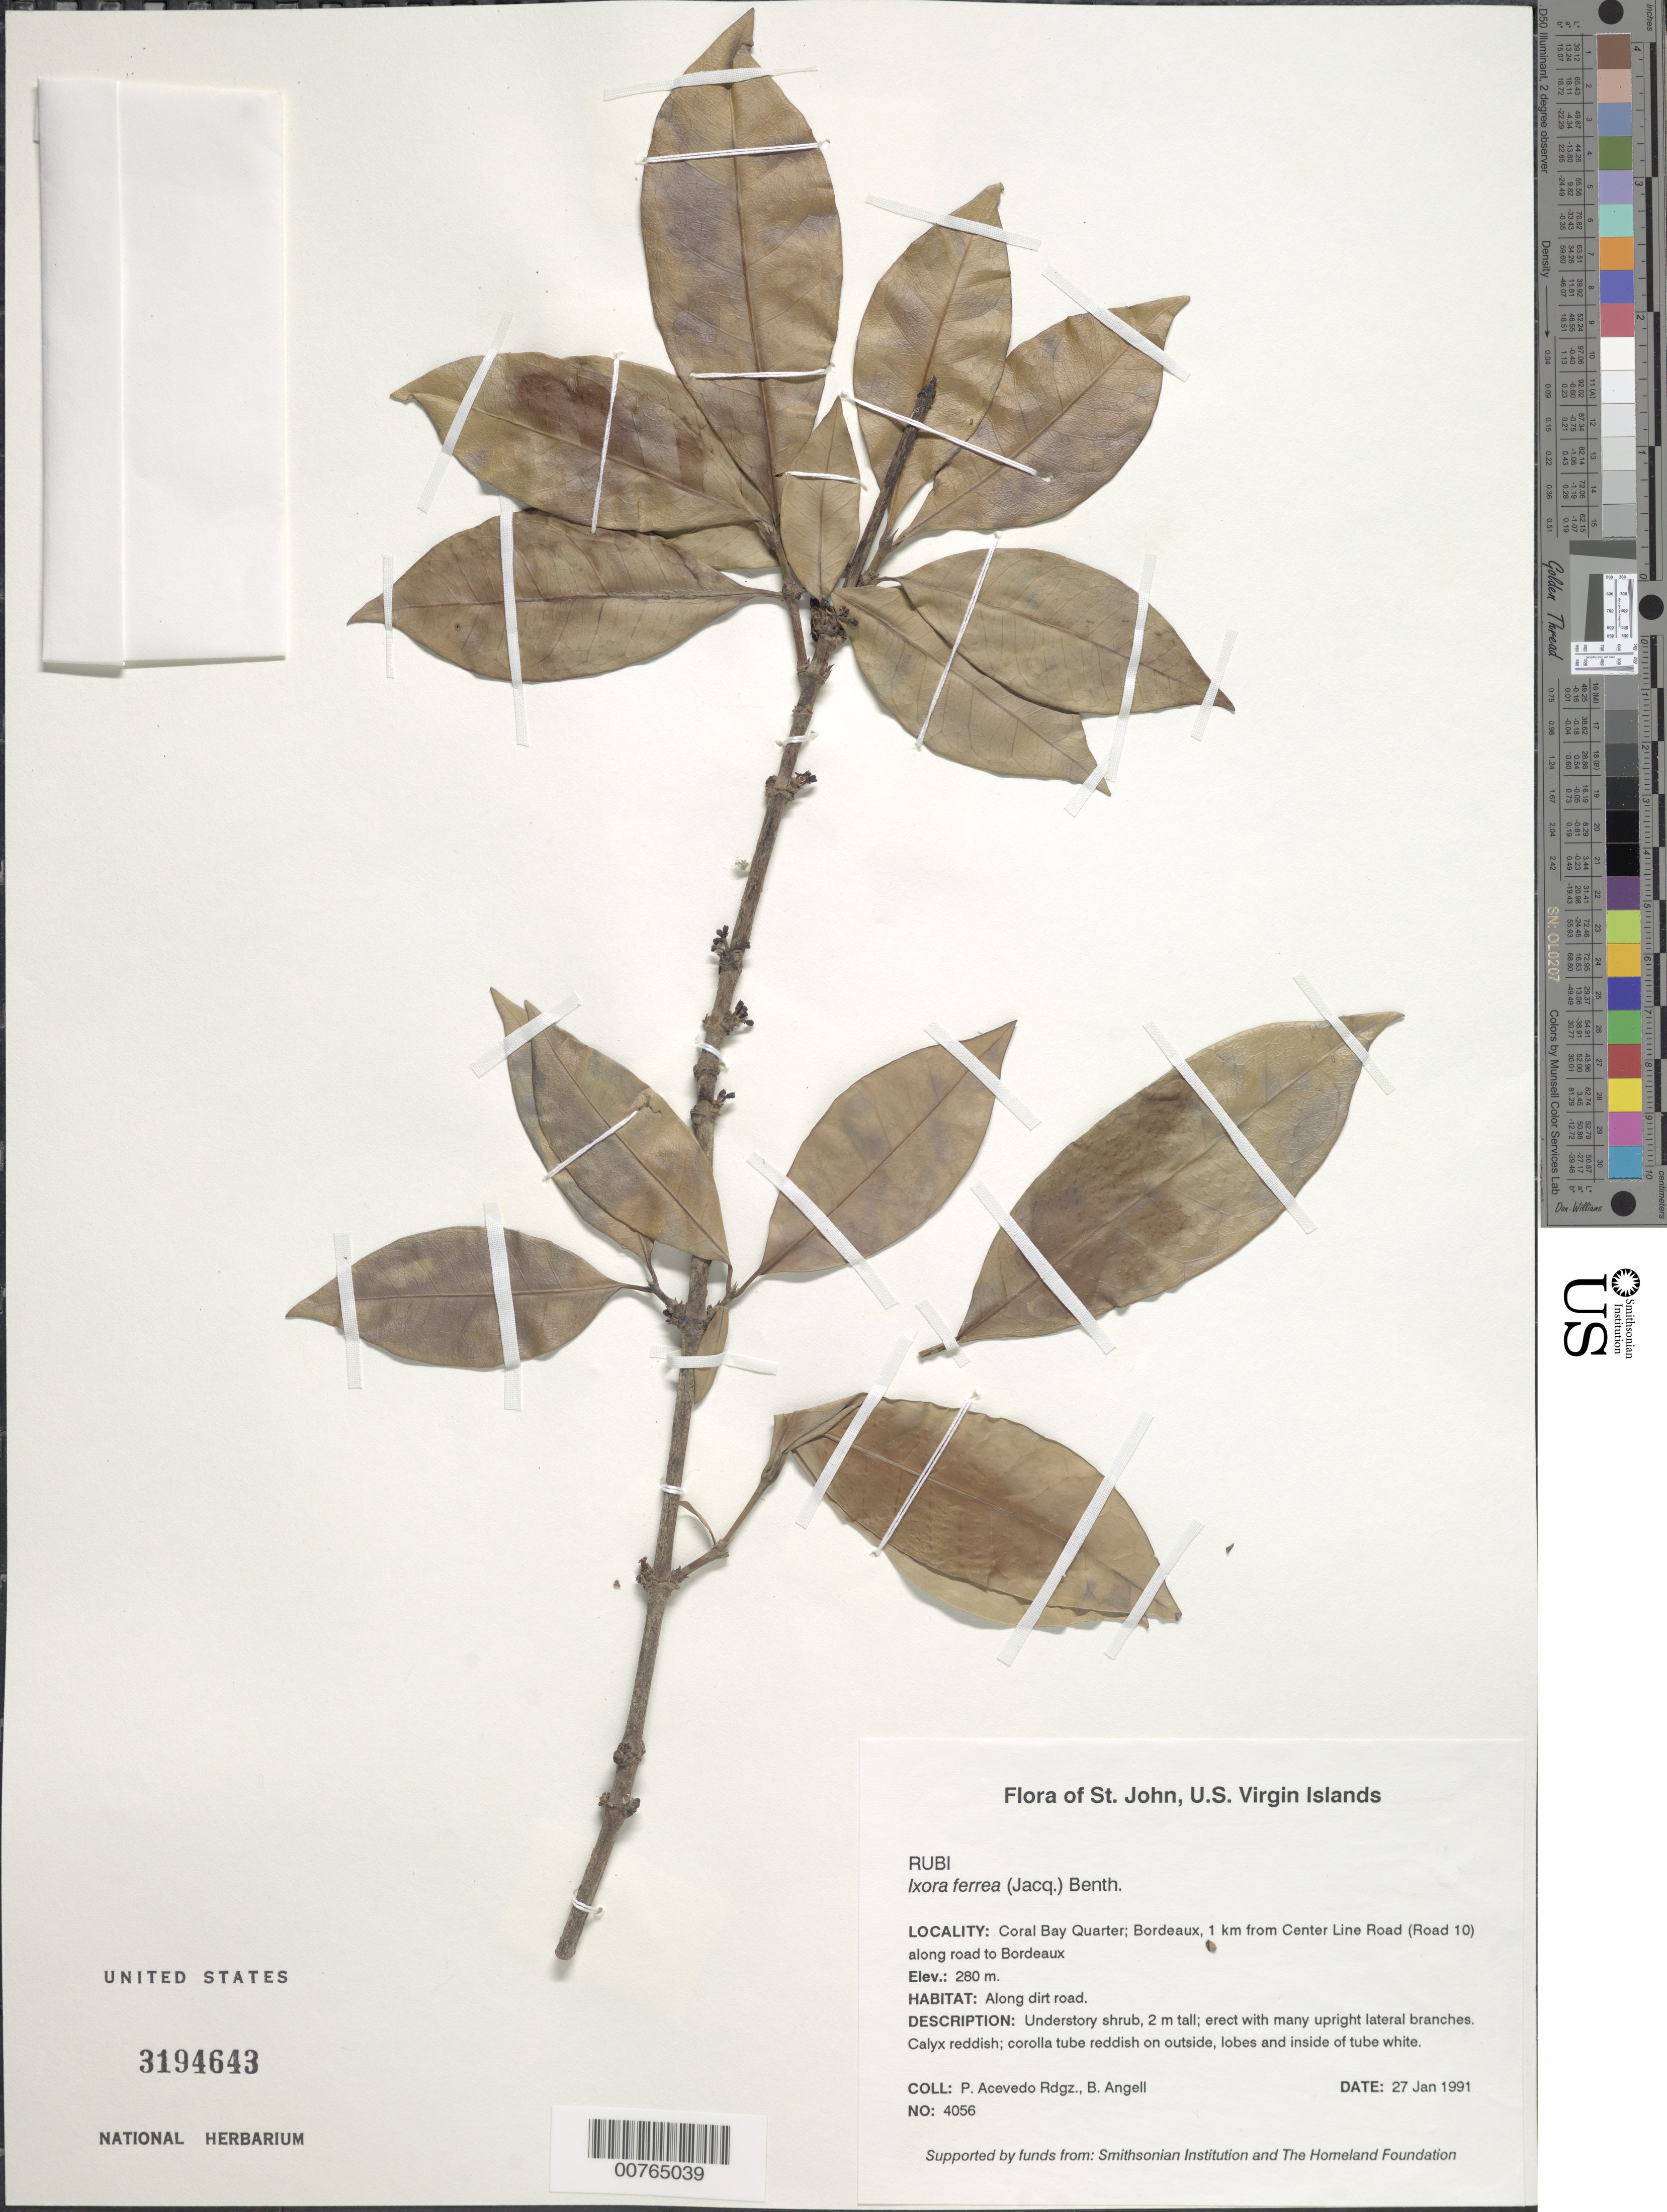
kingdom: Plantae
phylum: Tracheophyta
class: Magnoliopsida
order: Gentianales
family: Rubiaceae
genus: Ixora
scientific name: Ixora ferrea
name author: (Jacq.) Benth.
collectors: P. Acevedo-Rodr. & Bobbi Angell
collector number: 4056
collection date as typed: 27 Jan 1991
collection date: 1991-01-27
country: U.S. Virgin Islands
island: St. John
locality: Coral Bay Quarter; Bordeaux, 1 km from Center Line Road (Road 10) along road to Bordeaux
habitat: Along dirt road.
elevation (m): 280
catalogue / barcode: US 3194643